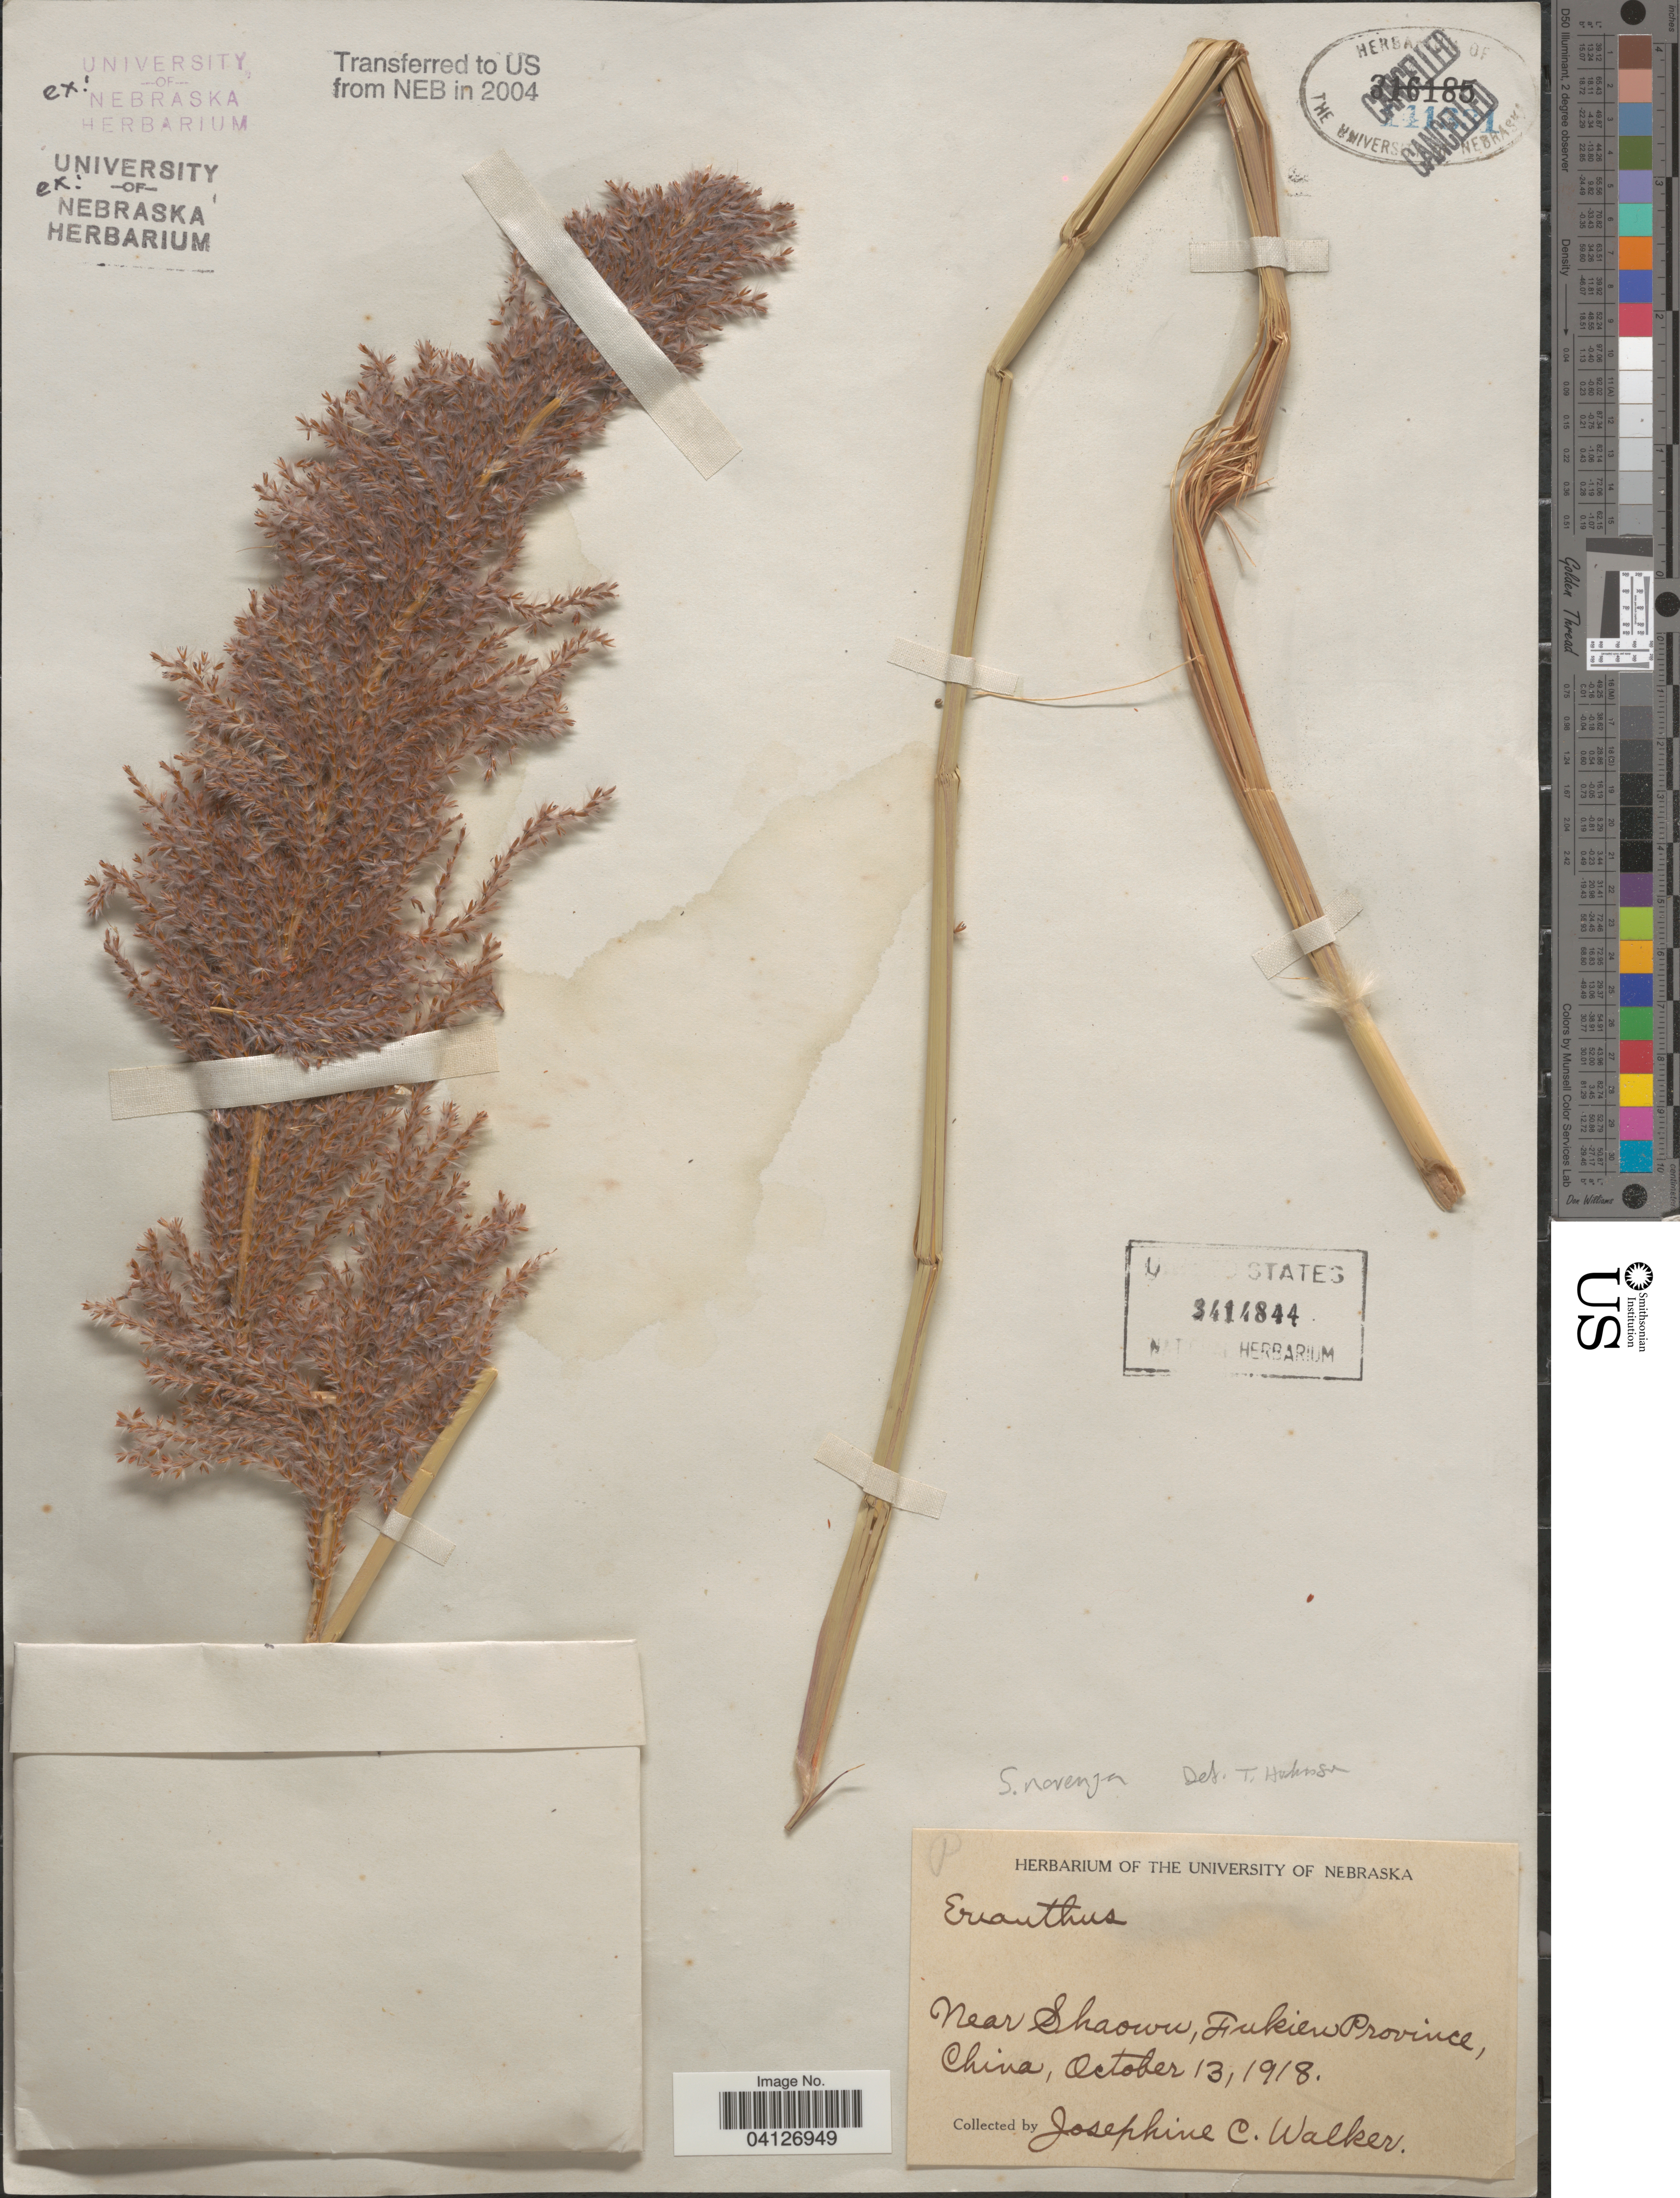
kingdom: Plantae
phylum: Tracheophyta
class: Liliopsida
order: Poales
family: Poaceae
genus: Erianthus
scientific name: Erianthus sp.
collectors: J. Walker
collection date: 1918-10-13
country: China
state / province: Fujian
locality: Near Shaowu, Fukien Province.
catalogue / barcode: US 3414844